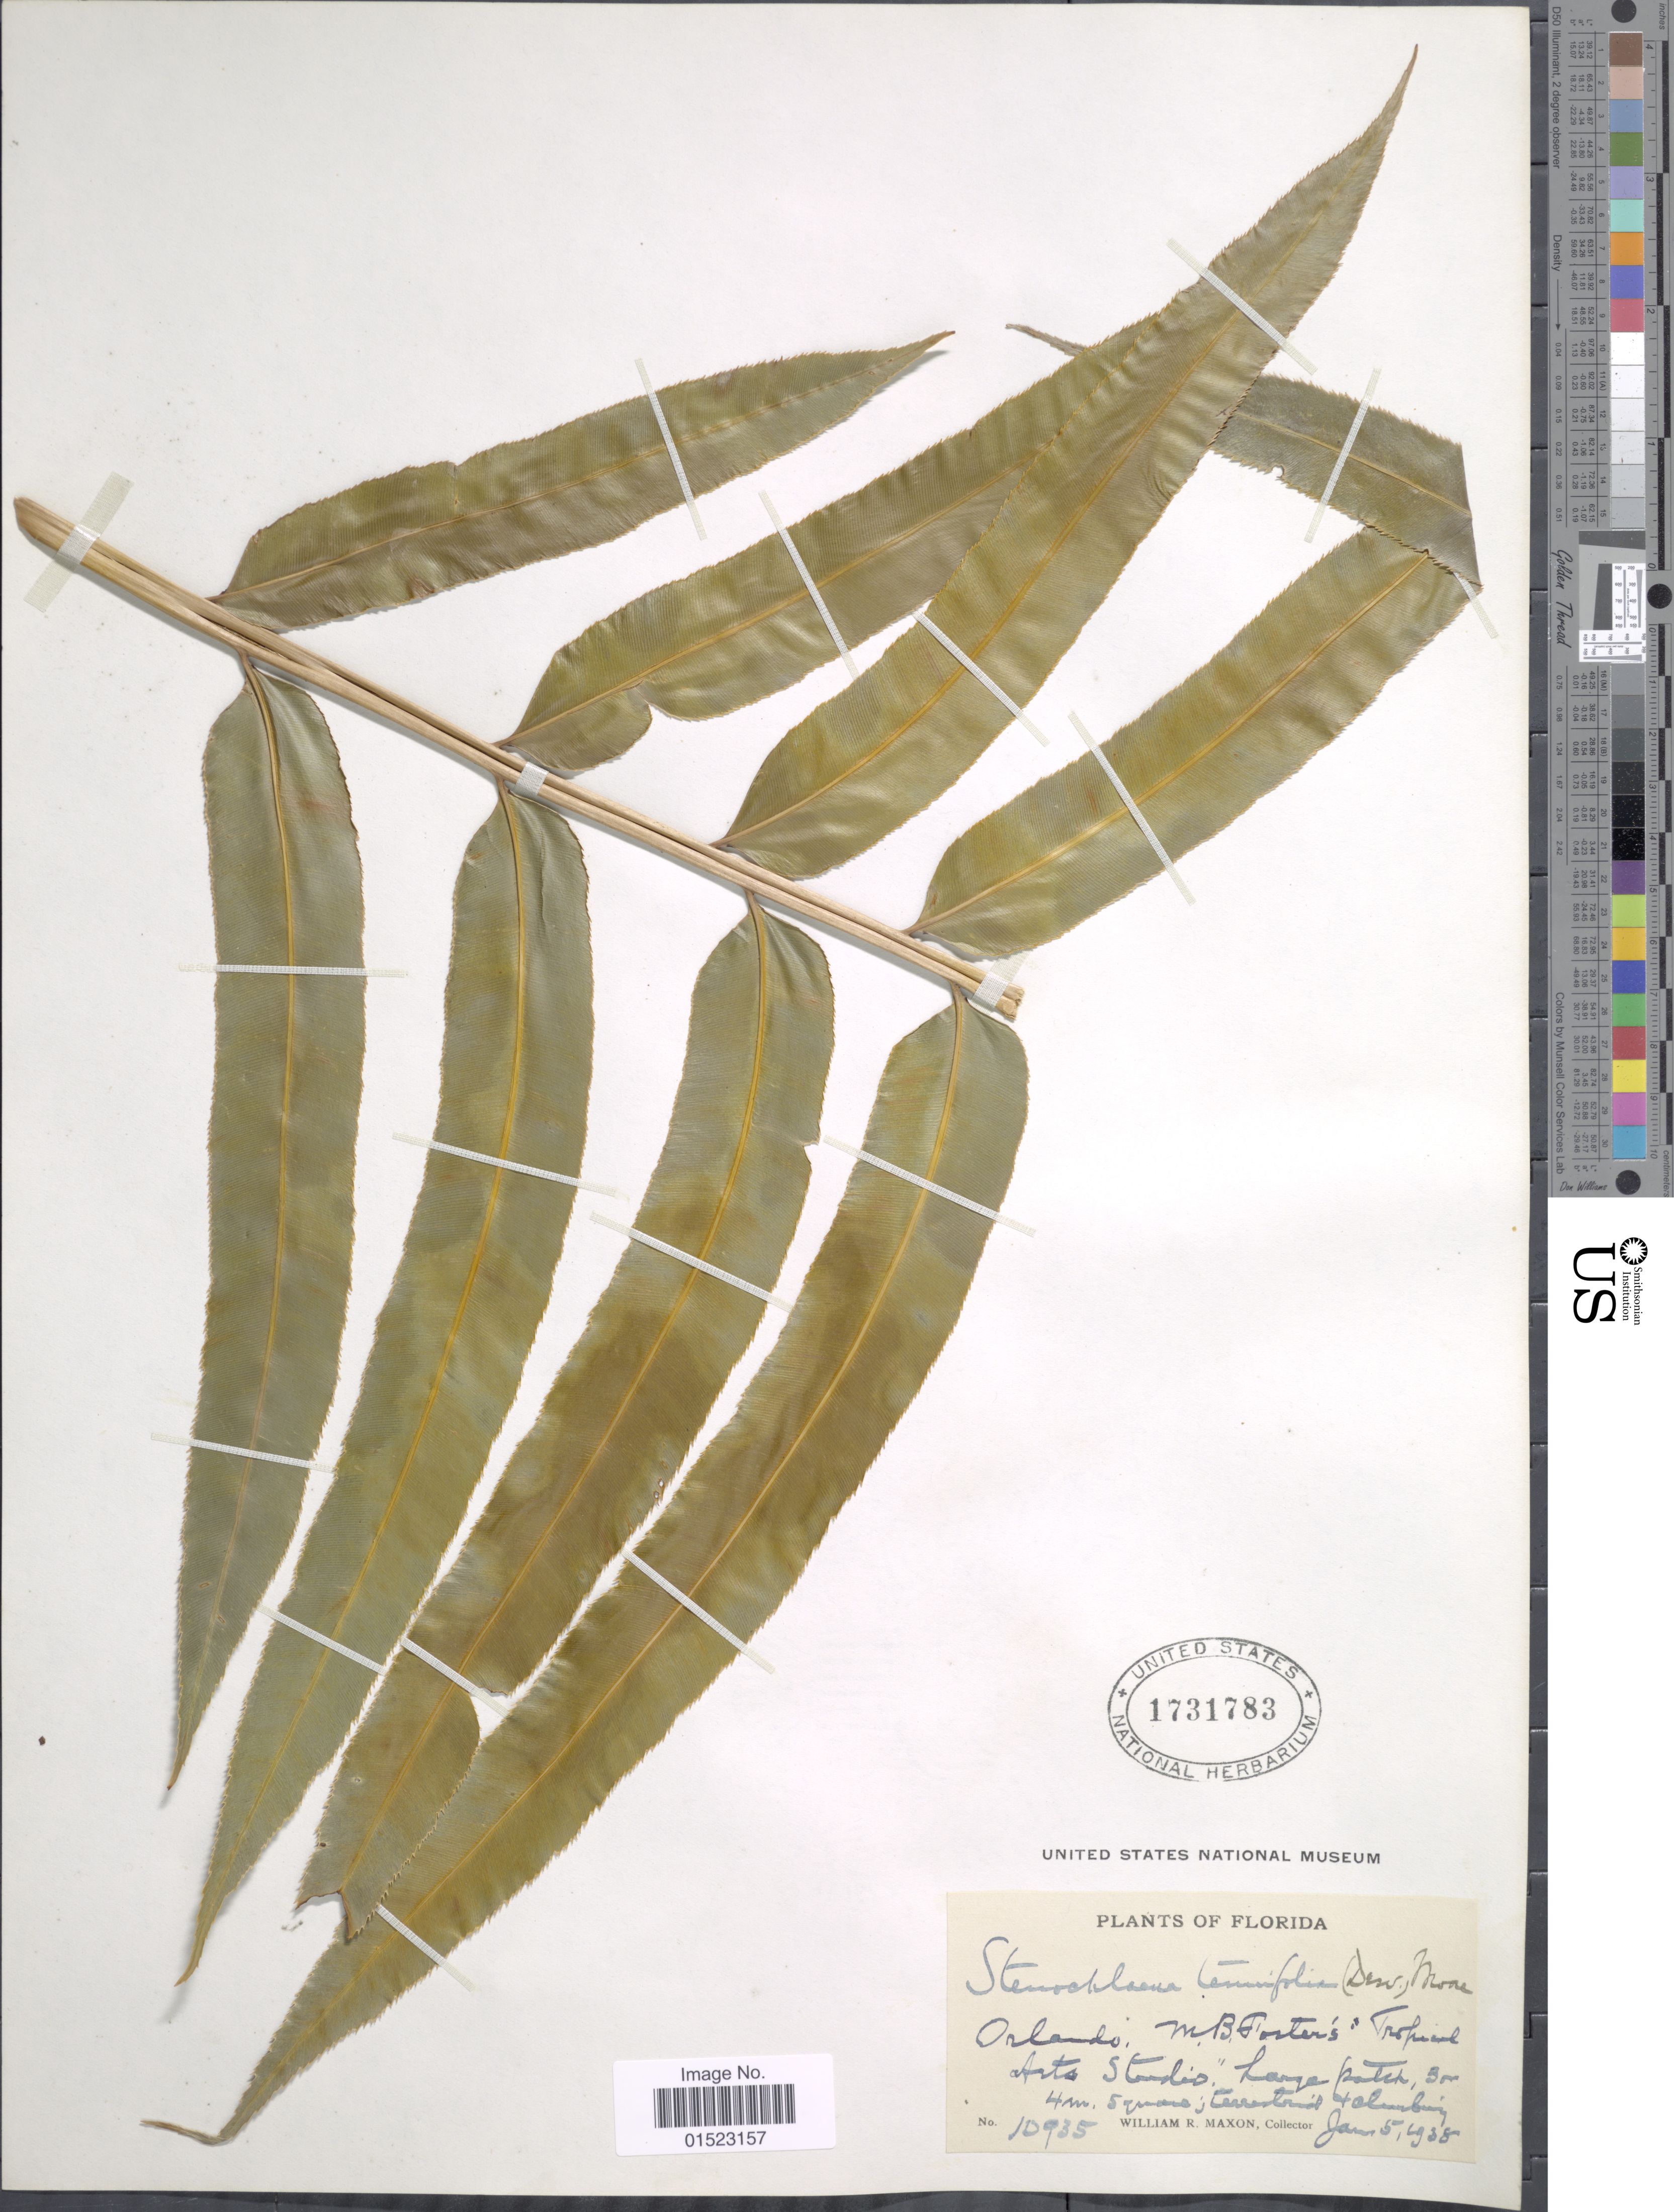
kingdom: Plantae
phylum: Tracheophyta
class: Polypodiopsida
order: Polypodiales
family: Blechnaceae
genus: Stenochlaena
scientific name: Stenochlaena tenuifolia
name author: (Desv.) T. Moore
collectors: W. R. Maxon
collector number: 10935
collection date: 1938-01-05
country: United States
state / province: Florida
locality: Orlando, MB Foster's, "Tropical Arts Studies'.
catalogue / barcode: US 1731783